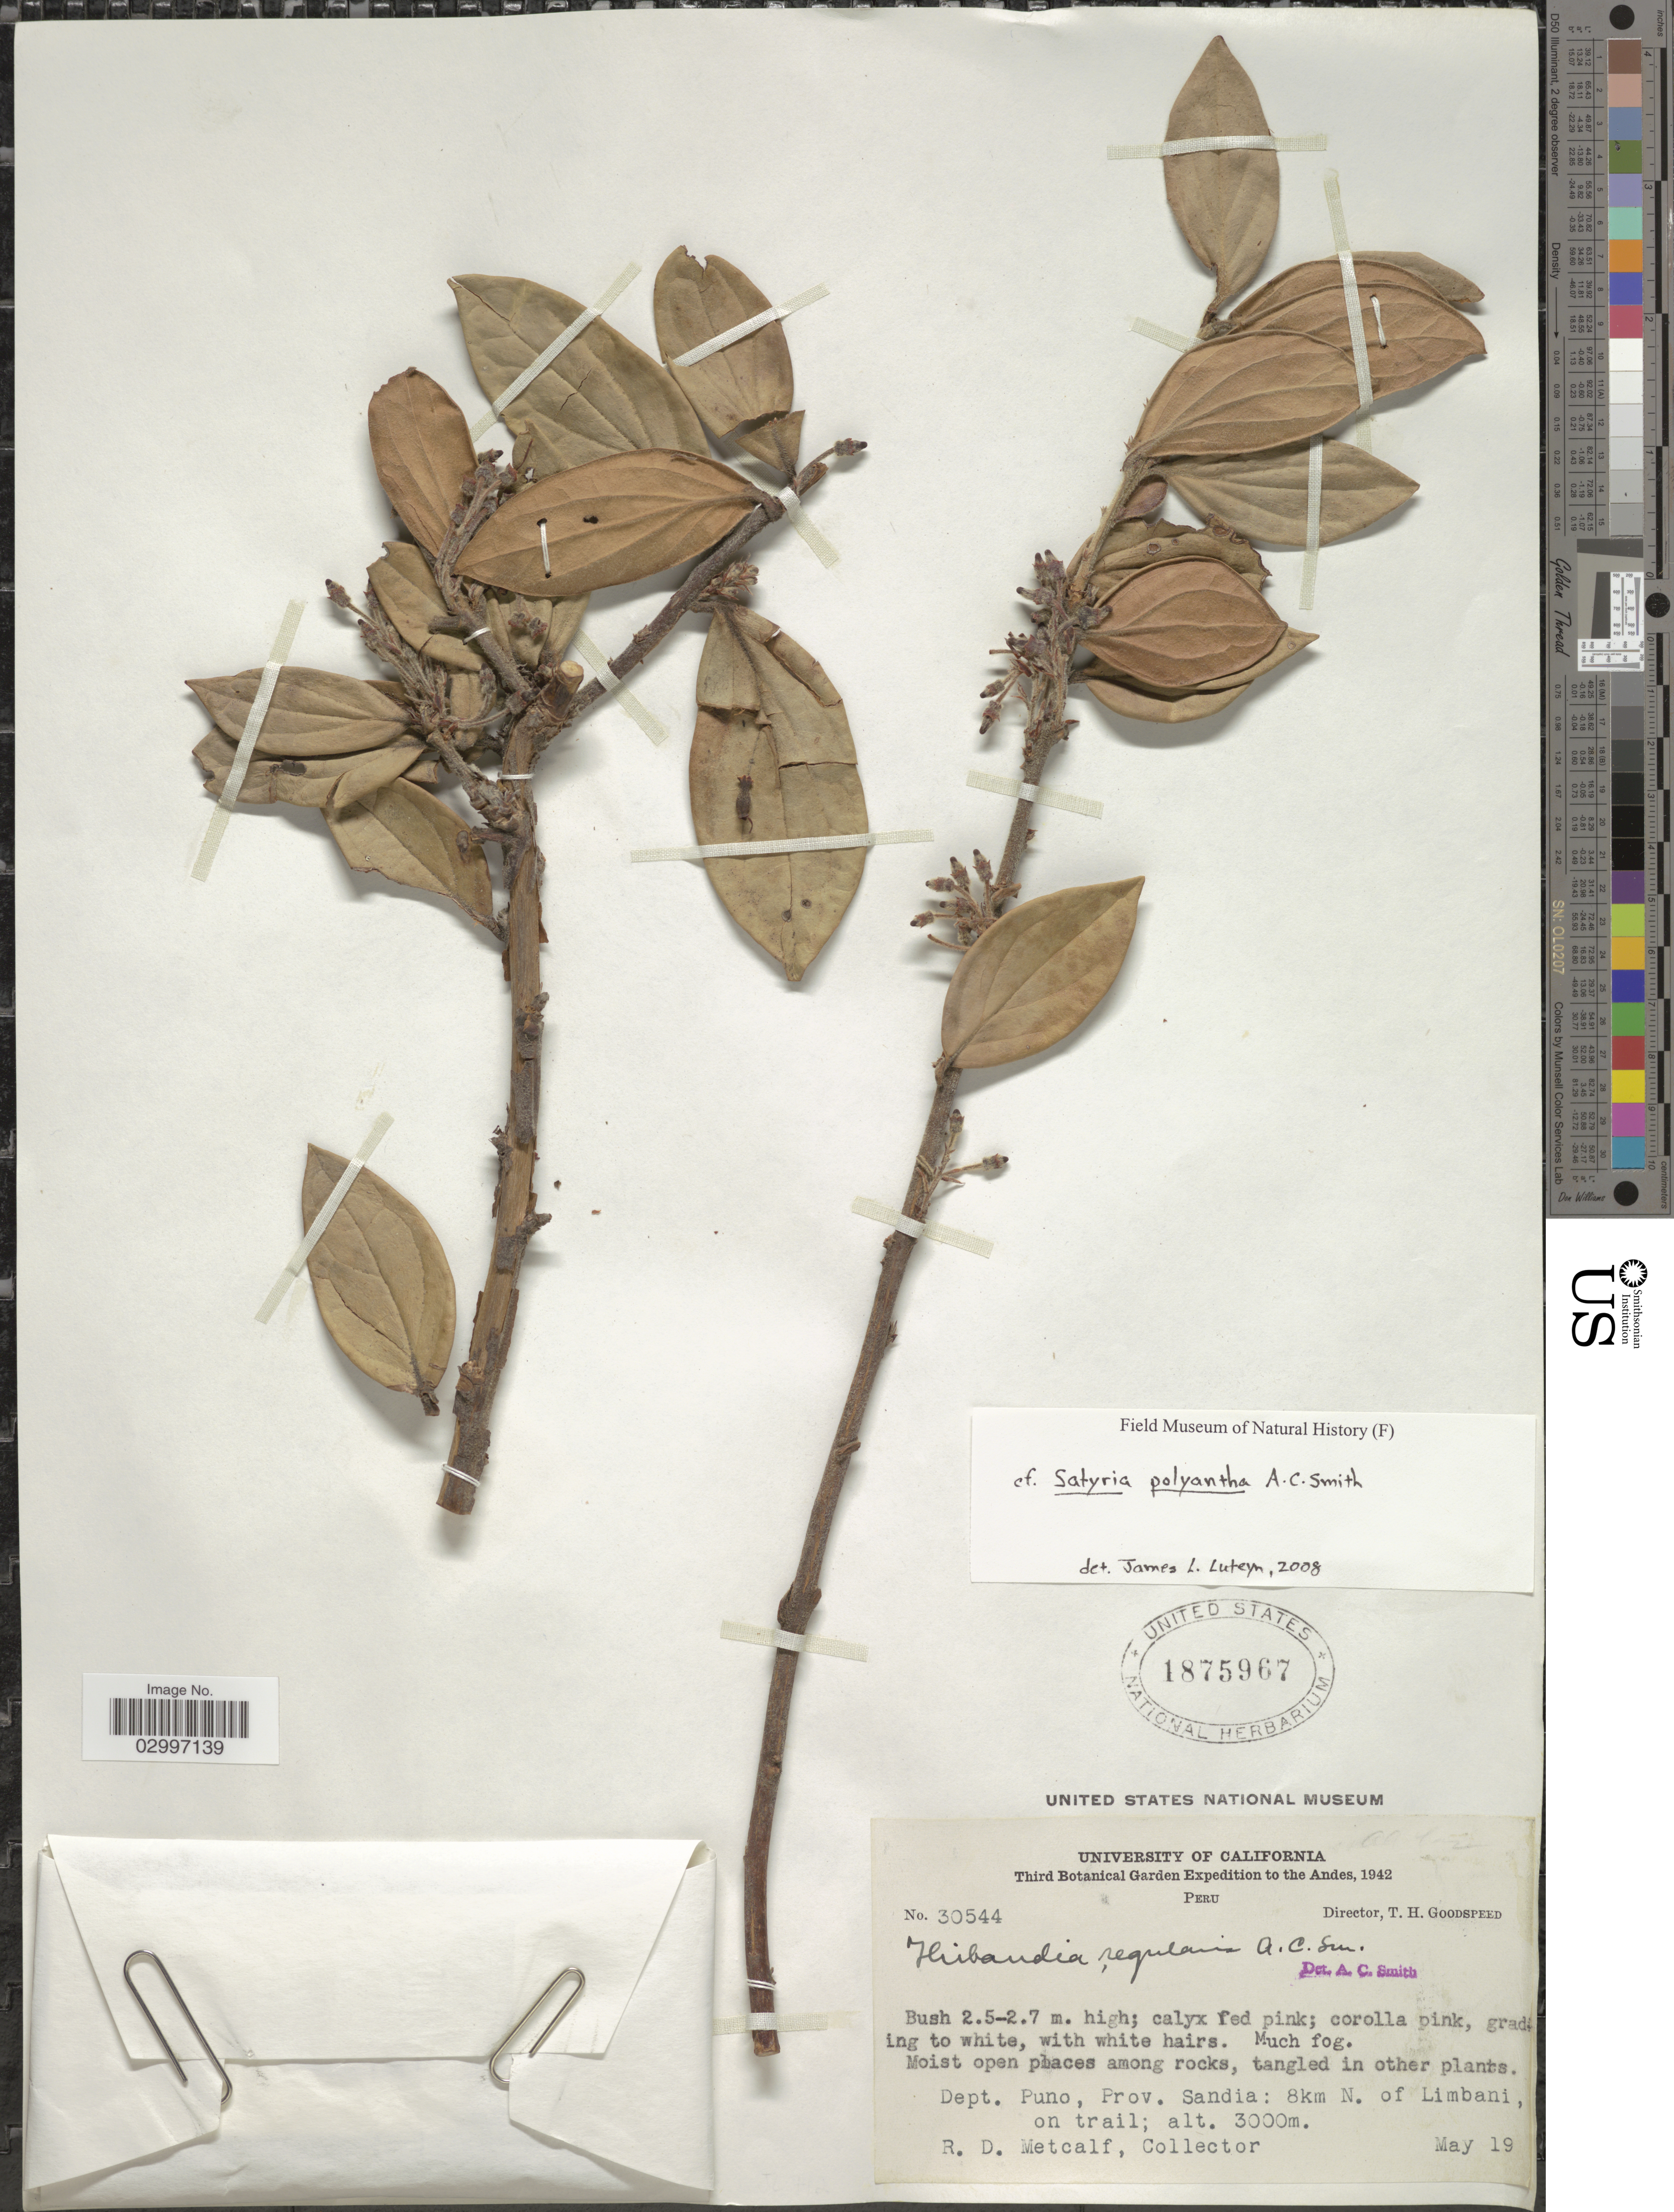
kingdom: Plantae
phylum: Tracheophyta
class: Magnoliopsida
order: Ericales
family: Ericaceae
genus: Satyria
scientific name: Satyria polyantha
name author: A.C. Sm.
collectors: R. D. Metcalf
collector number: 30544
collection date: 1942-05-19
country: Peru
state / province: Puno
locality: The Andes, Dept. Puno, Prov.: Sandia: 8km. N of Limbani, on trail.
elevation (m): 3000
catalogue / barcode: US 1875967